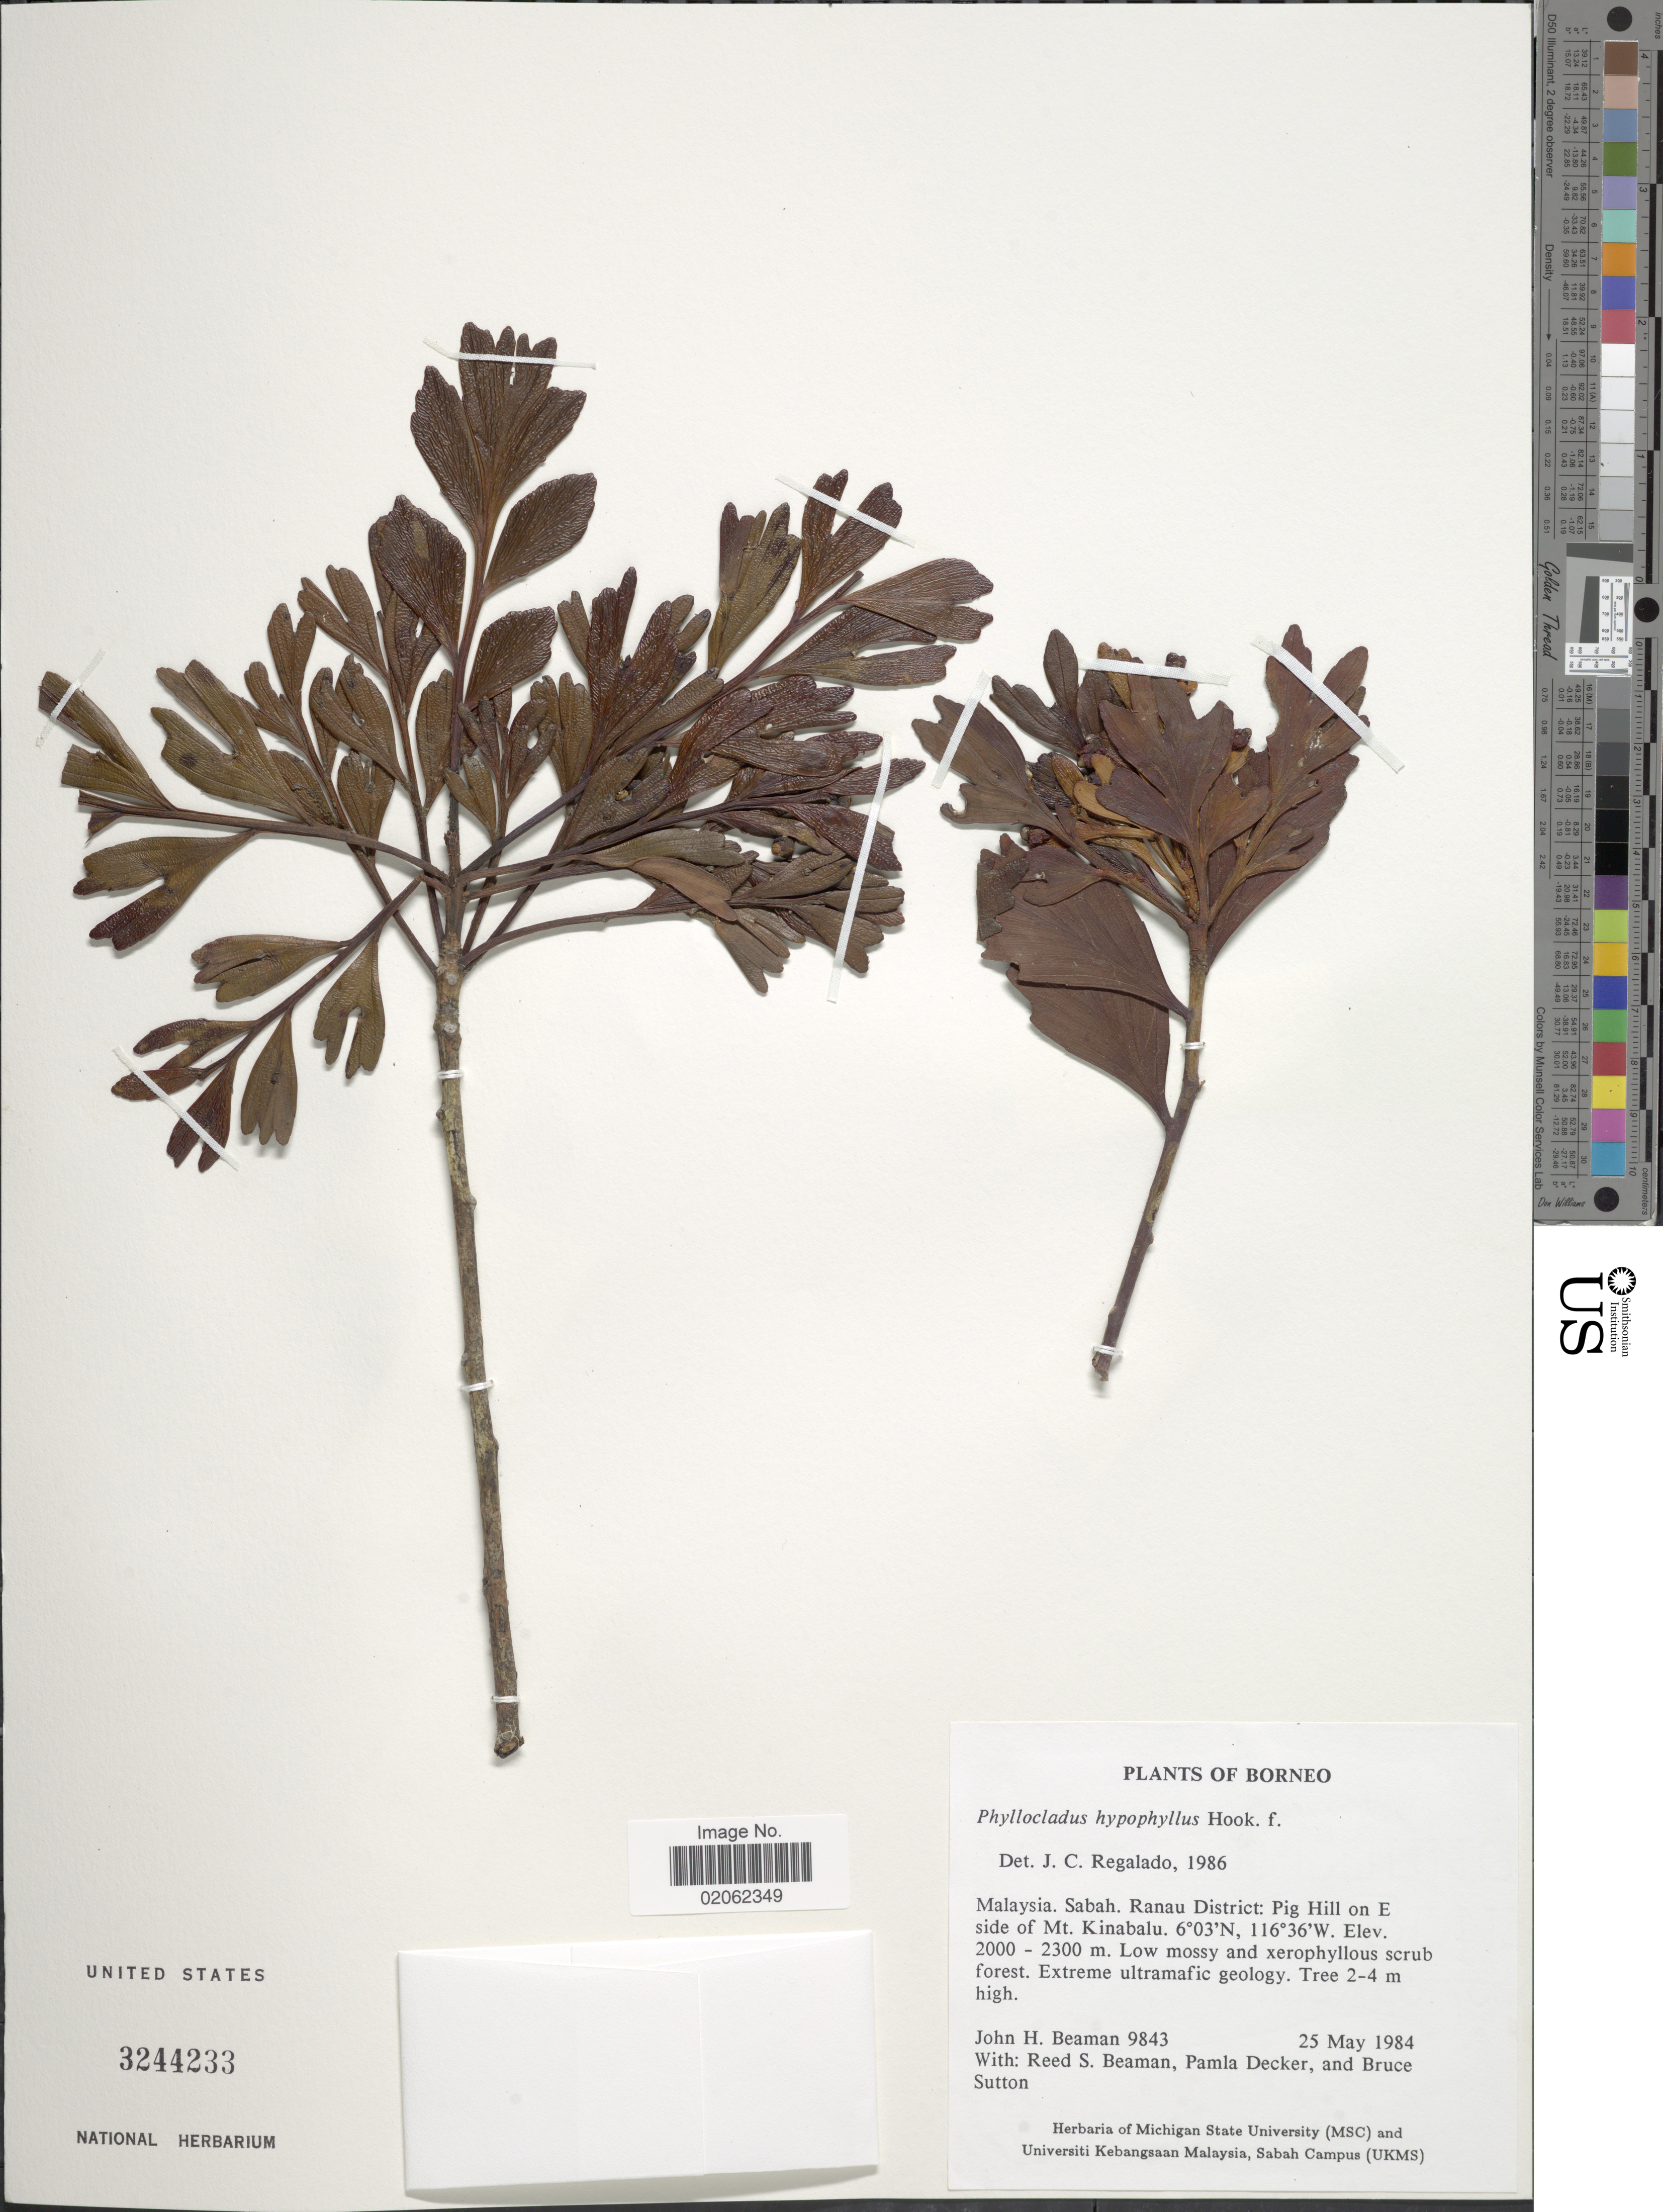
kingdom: Plantae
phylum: Tracheophyta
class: Pinopsida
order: Pinales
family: Phyllocladaceae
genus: Phyllocladus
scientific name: Phyllocladus hypophyllus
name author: Hook. f.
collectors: J. H. Beaman, R. S. Beaman, P. Decker & B. Sutton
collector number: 9843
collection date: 1984-05-25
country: Malaysia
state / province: Sabah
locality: Borneo, Ranau District: Pig Hill on E side of Mt Kinabalu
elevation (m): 2000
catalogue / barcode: US 3244233